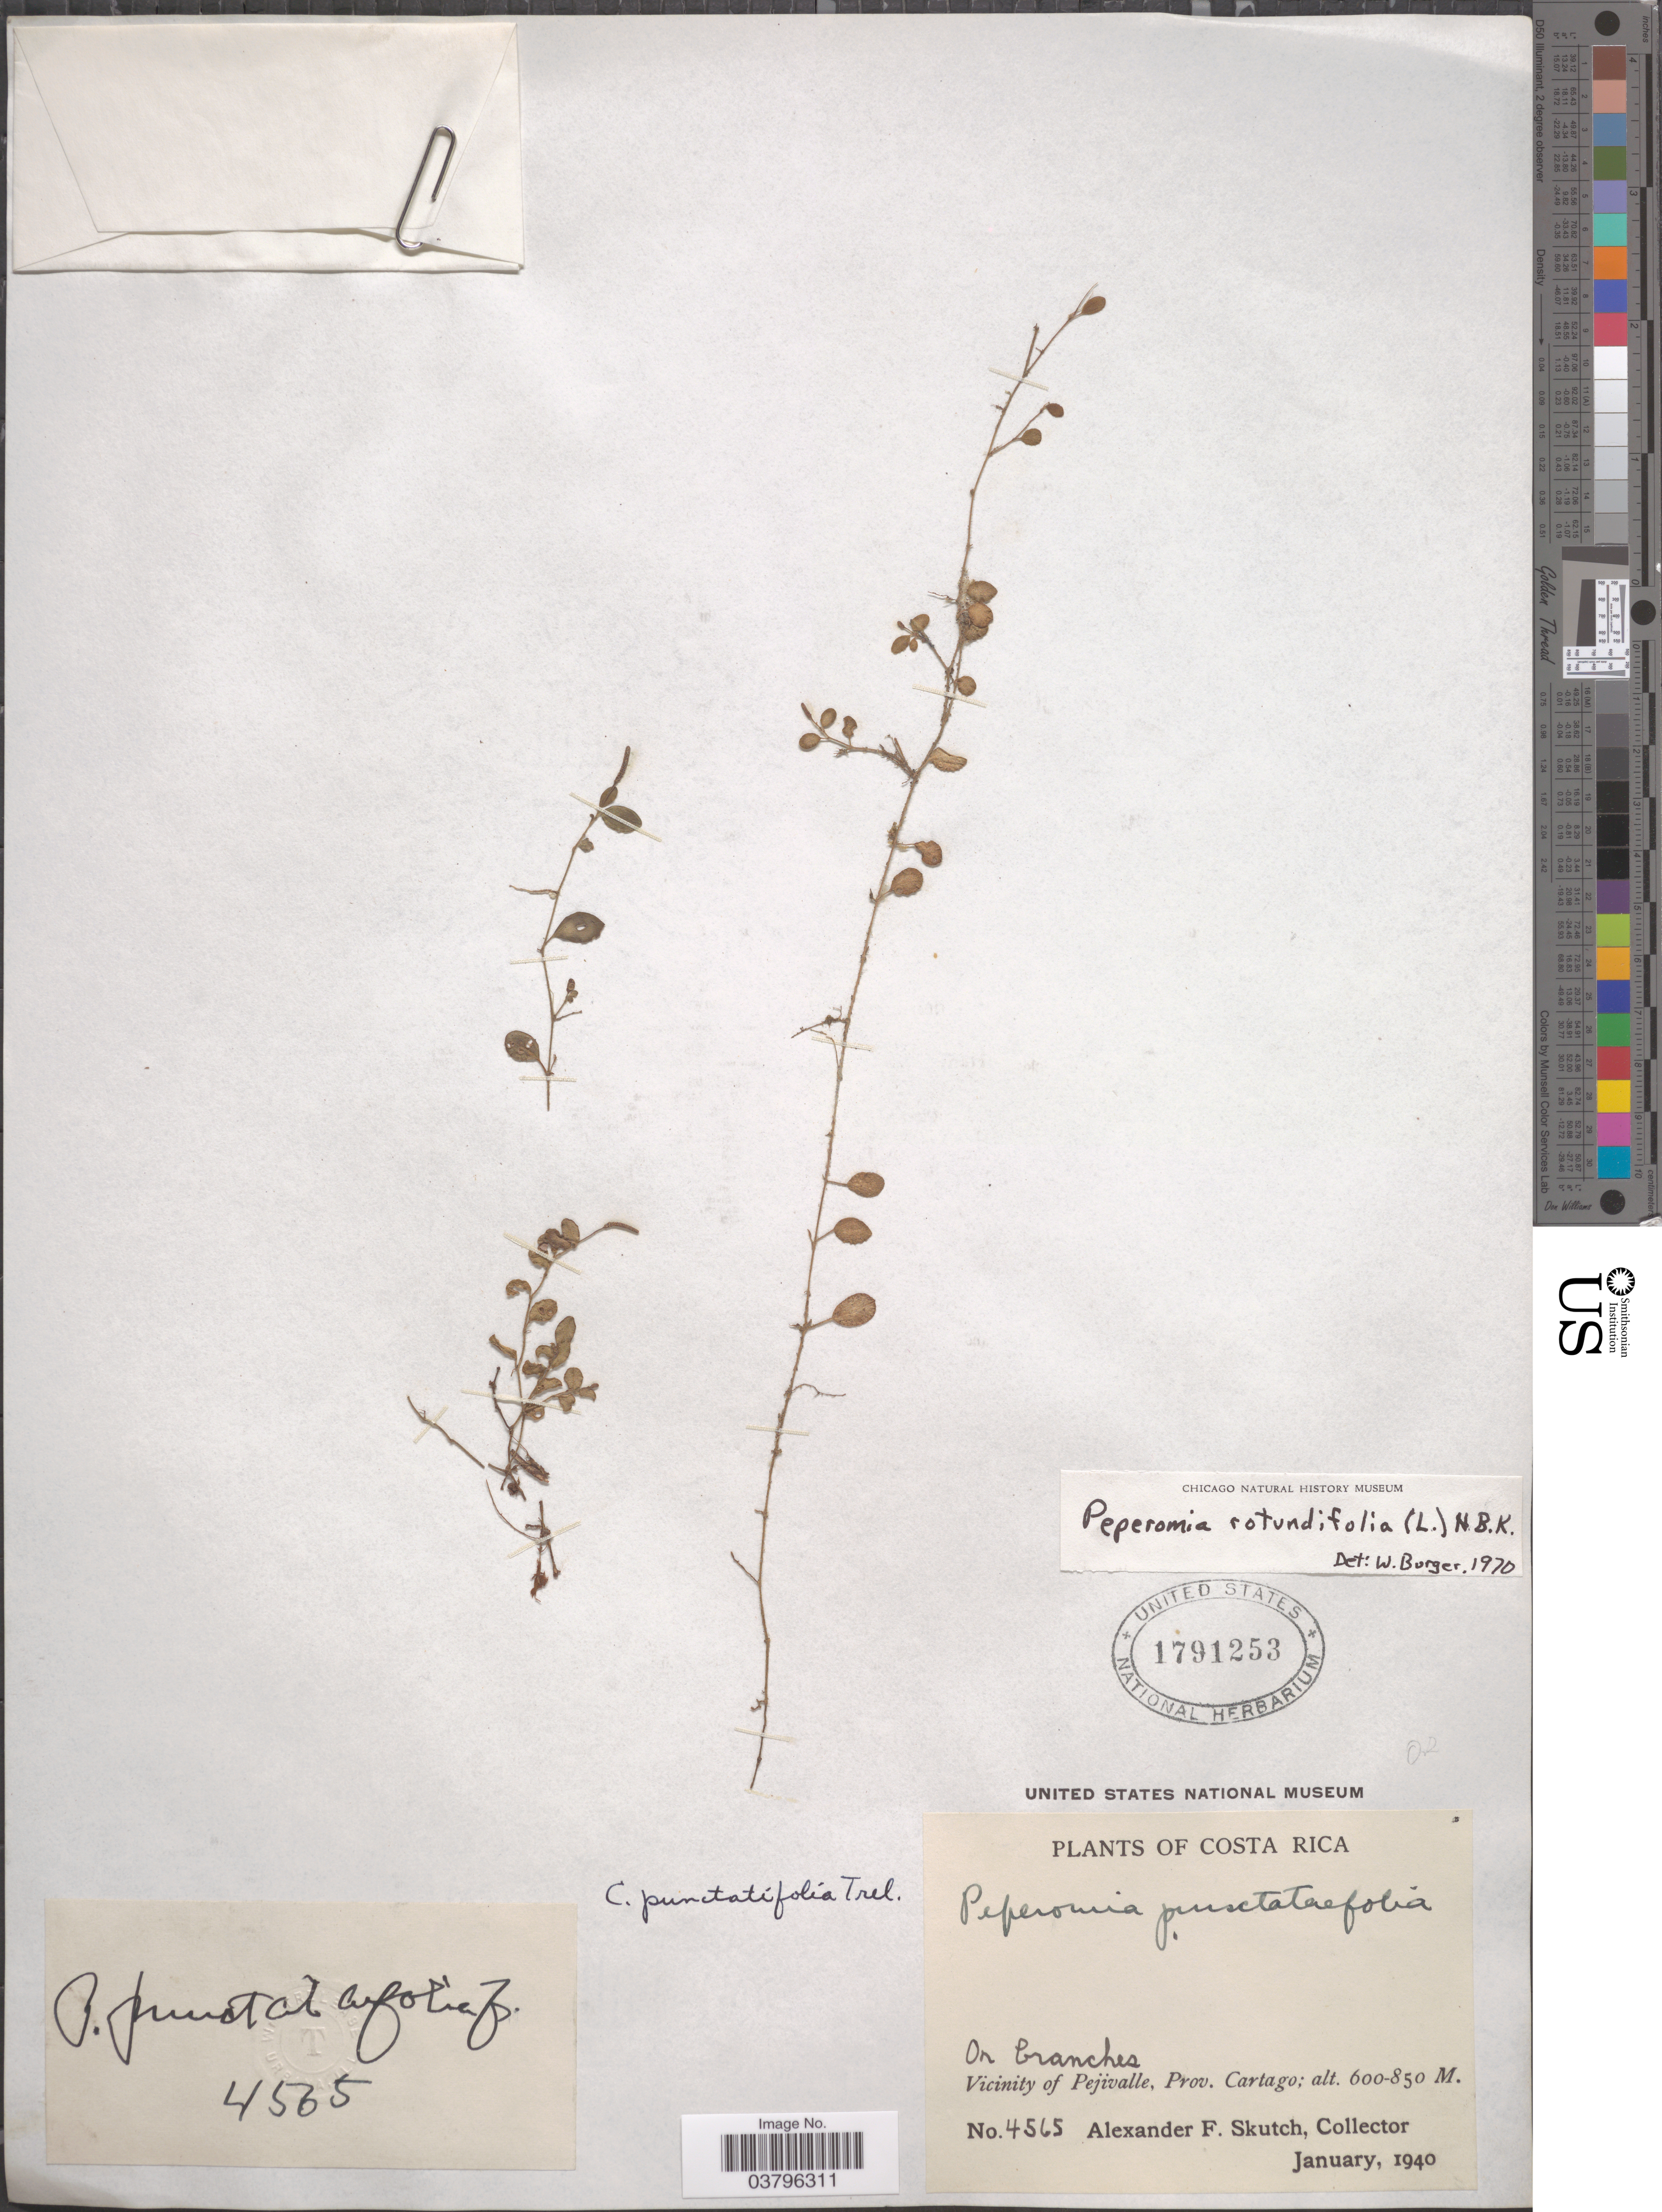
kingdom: Plantae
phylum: Tracheophyta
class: Magnoliopsida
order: Piperales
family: Piperaceae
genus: Peperomia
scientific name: Peperomia matlalucaensis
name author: C. DC.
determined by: Jiménez, José Estaban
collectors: A. F. Skutch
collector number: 4565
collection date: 1940-01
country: Costa Rica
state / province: Cartago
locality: Vicinity of Pejivalle.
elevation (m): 600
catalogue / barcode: US 1791253